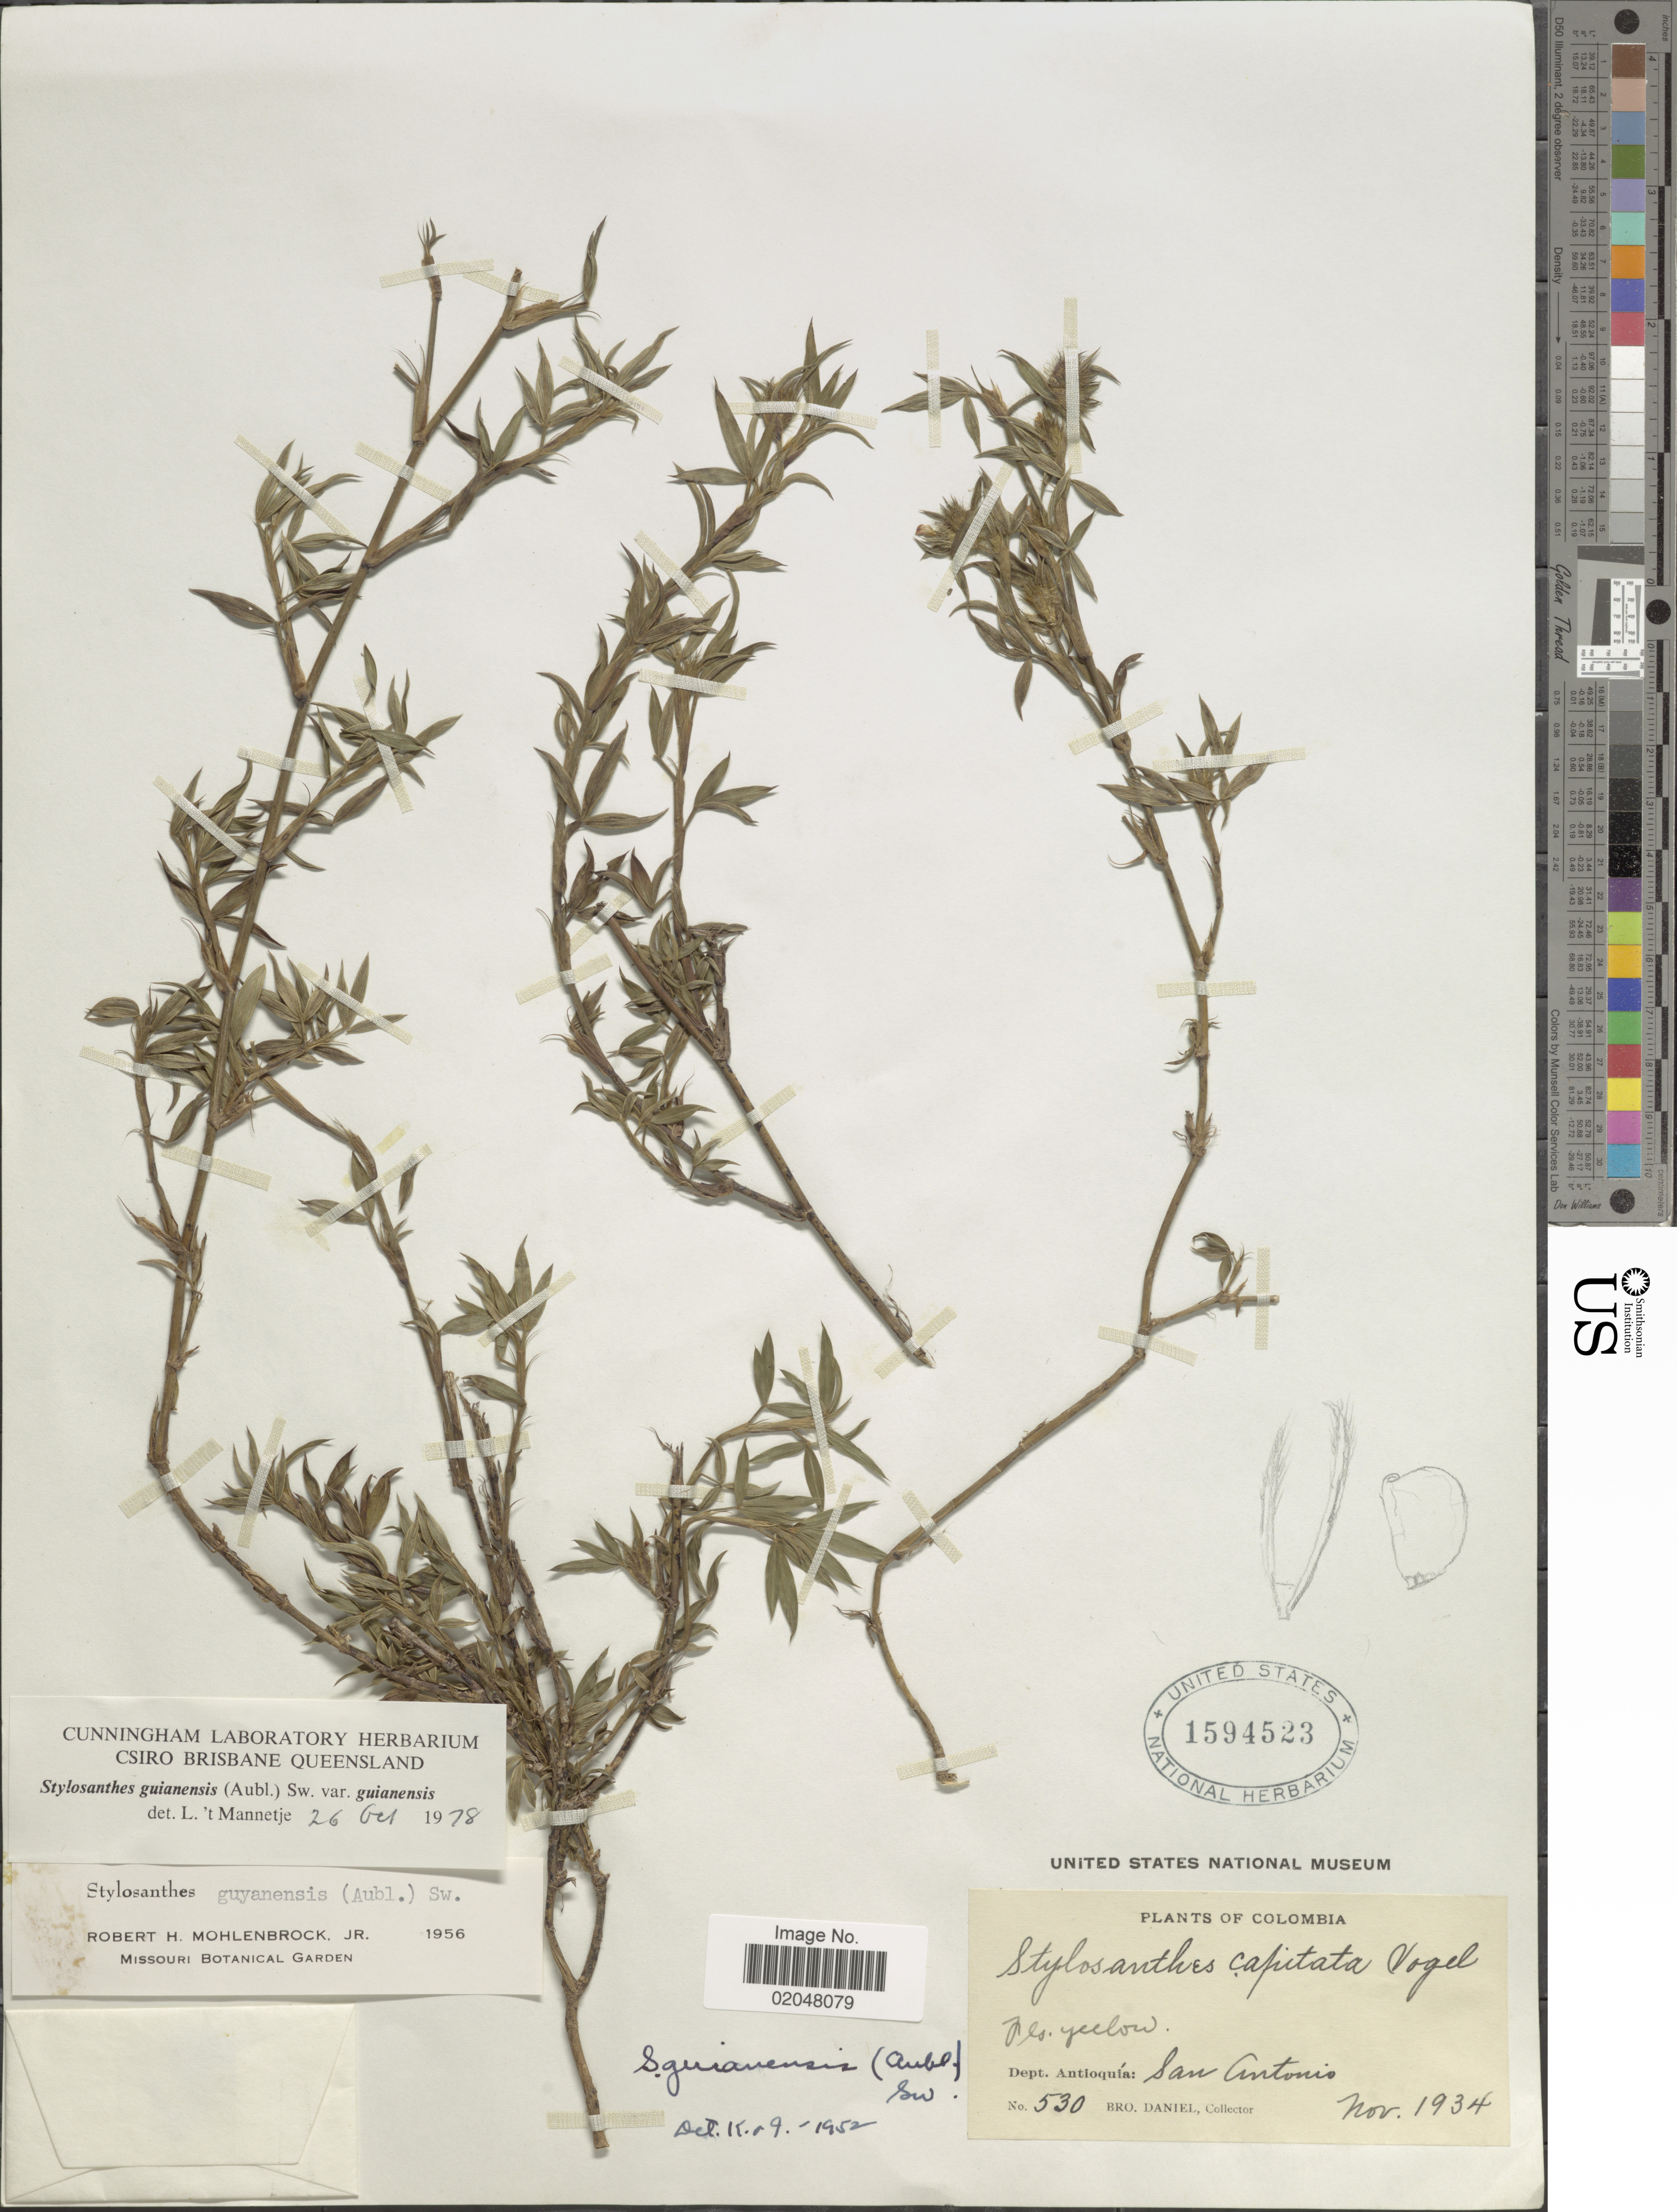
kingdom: Plantae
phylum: Tracheophyta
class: Magnoliopsida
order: Fabales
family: Fabaceae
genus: Stylosanthes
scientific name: Stylosanthes guianensis var. guianensis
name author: (Aubl.) Sw.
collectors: Bro. Daniel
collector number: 530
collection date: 1934-11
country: Colombia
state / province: Antioquia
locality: San Antonio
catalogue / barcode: US 1594523